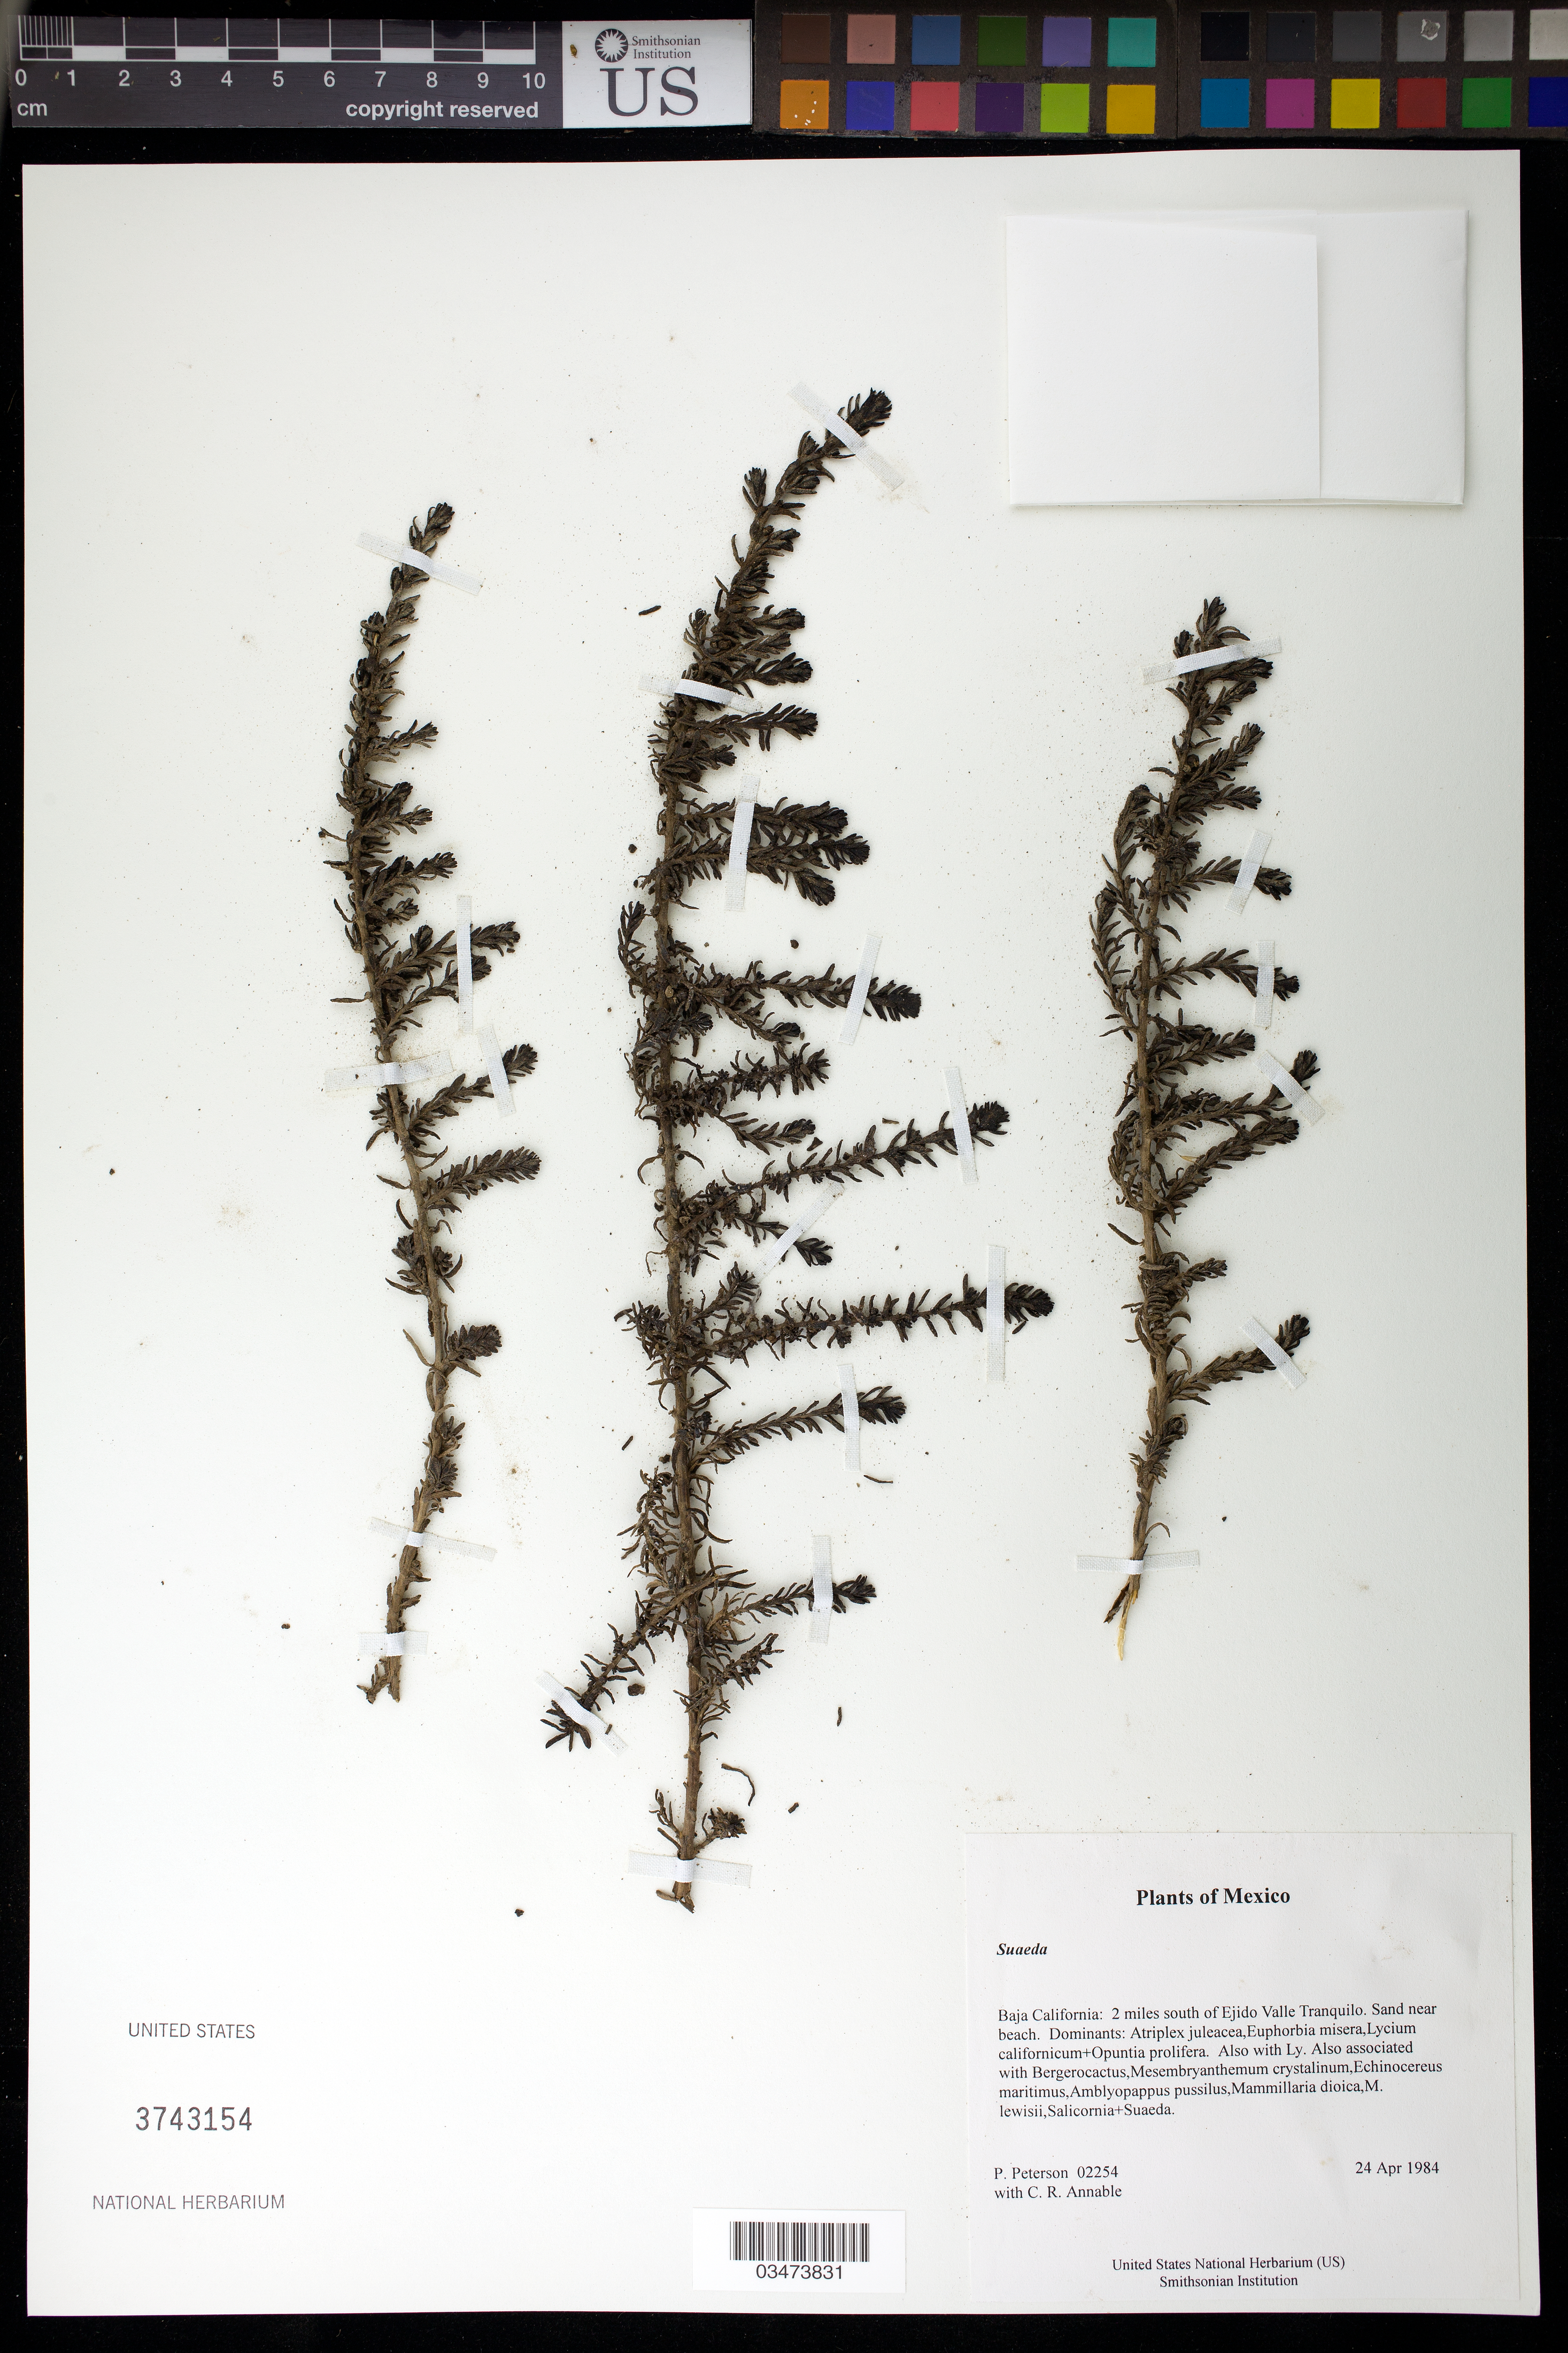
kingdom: Plantae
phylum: Tracheophyta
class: Magnoliopsida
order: Caryophyllales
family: Amaranthaceae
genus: Suaeda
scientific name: Suaeda sp.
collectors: P. M. Peterson & C. R. Annable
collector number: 02254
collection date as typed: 24 Apr 1984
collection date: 1984-04-24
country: Mexico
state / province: Baja California Norte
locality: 2 miles south of Ejido Valle Tranquilo.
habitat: Sand near beach. Dominants: Atriplex juleacea,Euphorbia misera,Lycium californicum+Opuntia prolifera. Also with Ly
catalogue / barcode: US 3743154